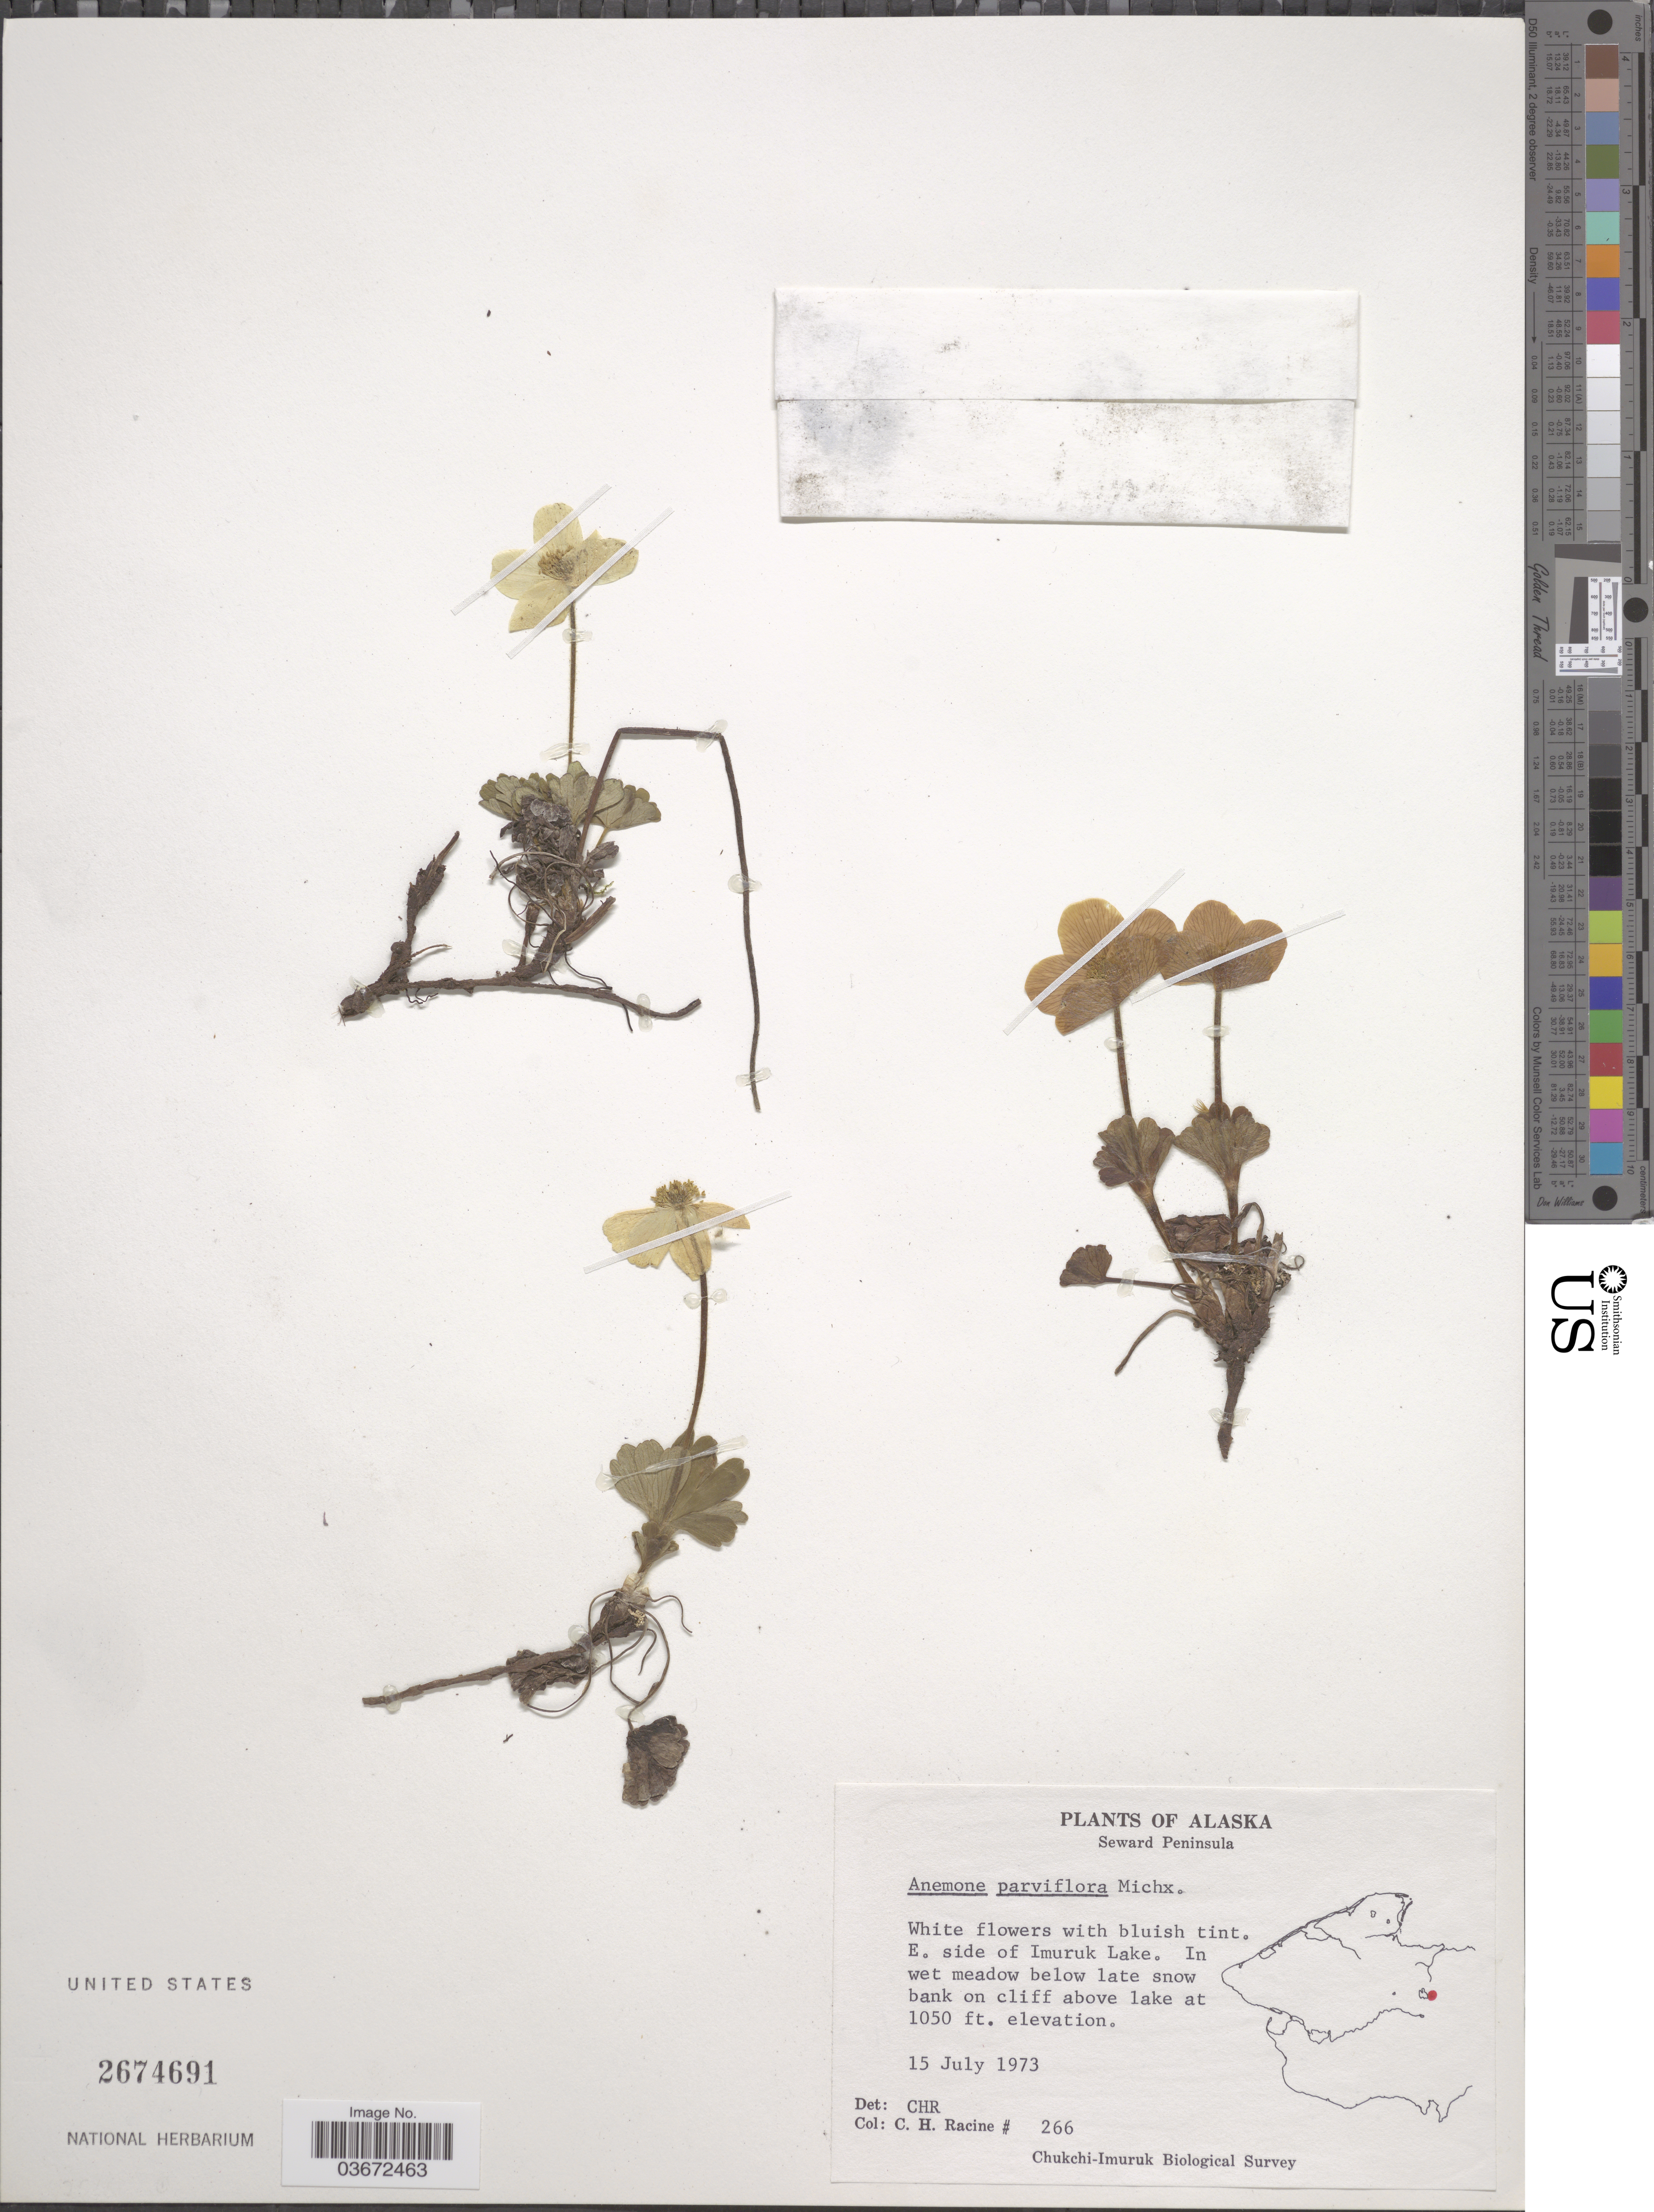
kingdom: Plantae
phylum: Tracheophyta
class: Magnoliopsida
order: Ranunculales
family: Ranunculaceae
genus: Anemone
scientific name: Anemone parviflora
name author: Michx.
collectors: C. Racine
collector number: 266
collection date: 1973-07-15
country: United States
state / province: Alaska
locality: Seward Peninsula. E. side of Imuruk Lake.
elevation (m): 320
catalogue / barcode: US 2674691